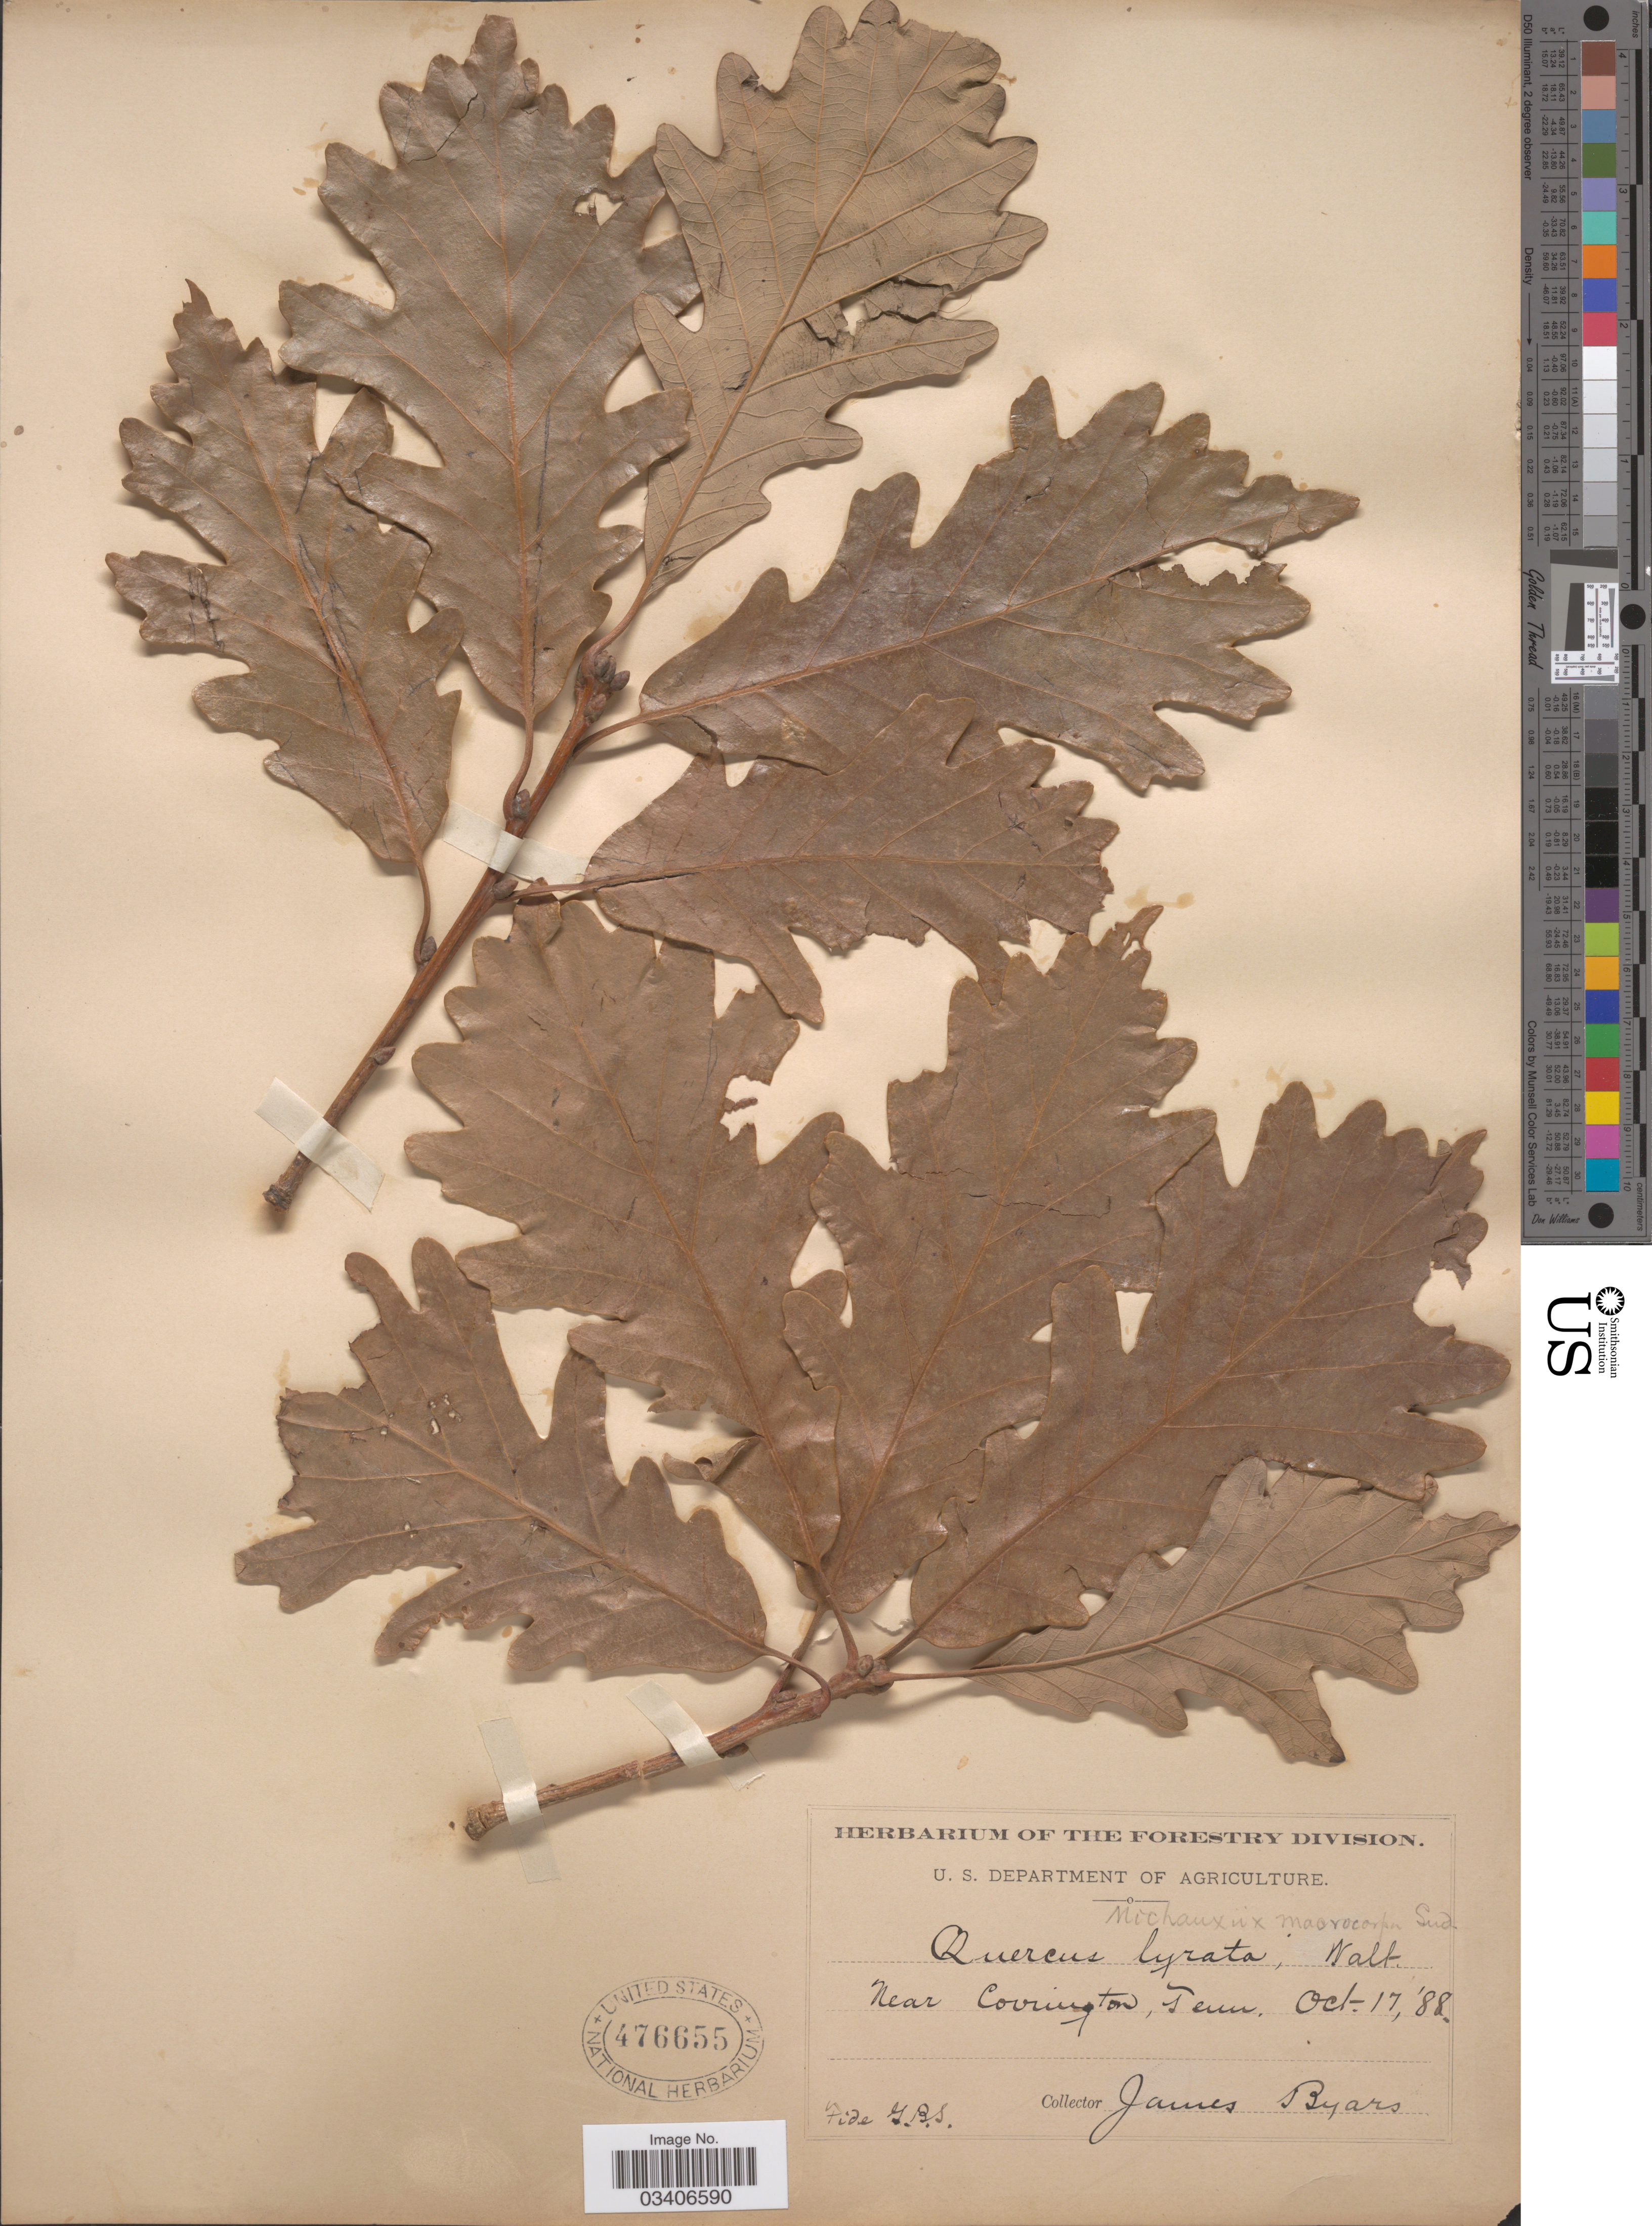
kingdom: Plantae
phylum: Tracheophyta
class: Magnoliopsida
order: Fagales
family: Fagaceae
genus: Quercus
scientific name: Quercus x byarsii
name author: Sudw. ex Trel.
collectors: J. Byars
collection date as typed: Transcribed d/m/y: 17/10/88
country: United States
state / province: Tennessee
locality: Near Covington.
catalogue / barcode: US 476655